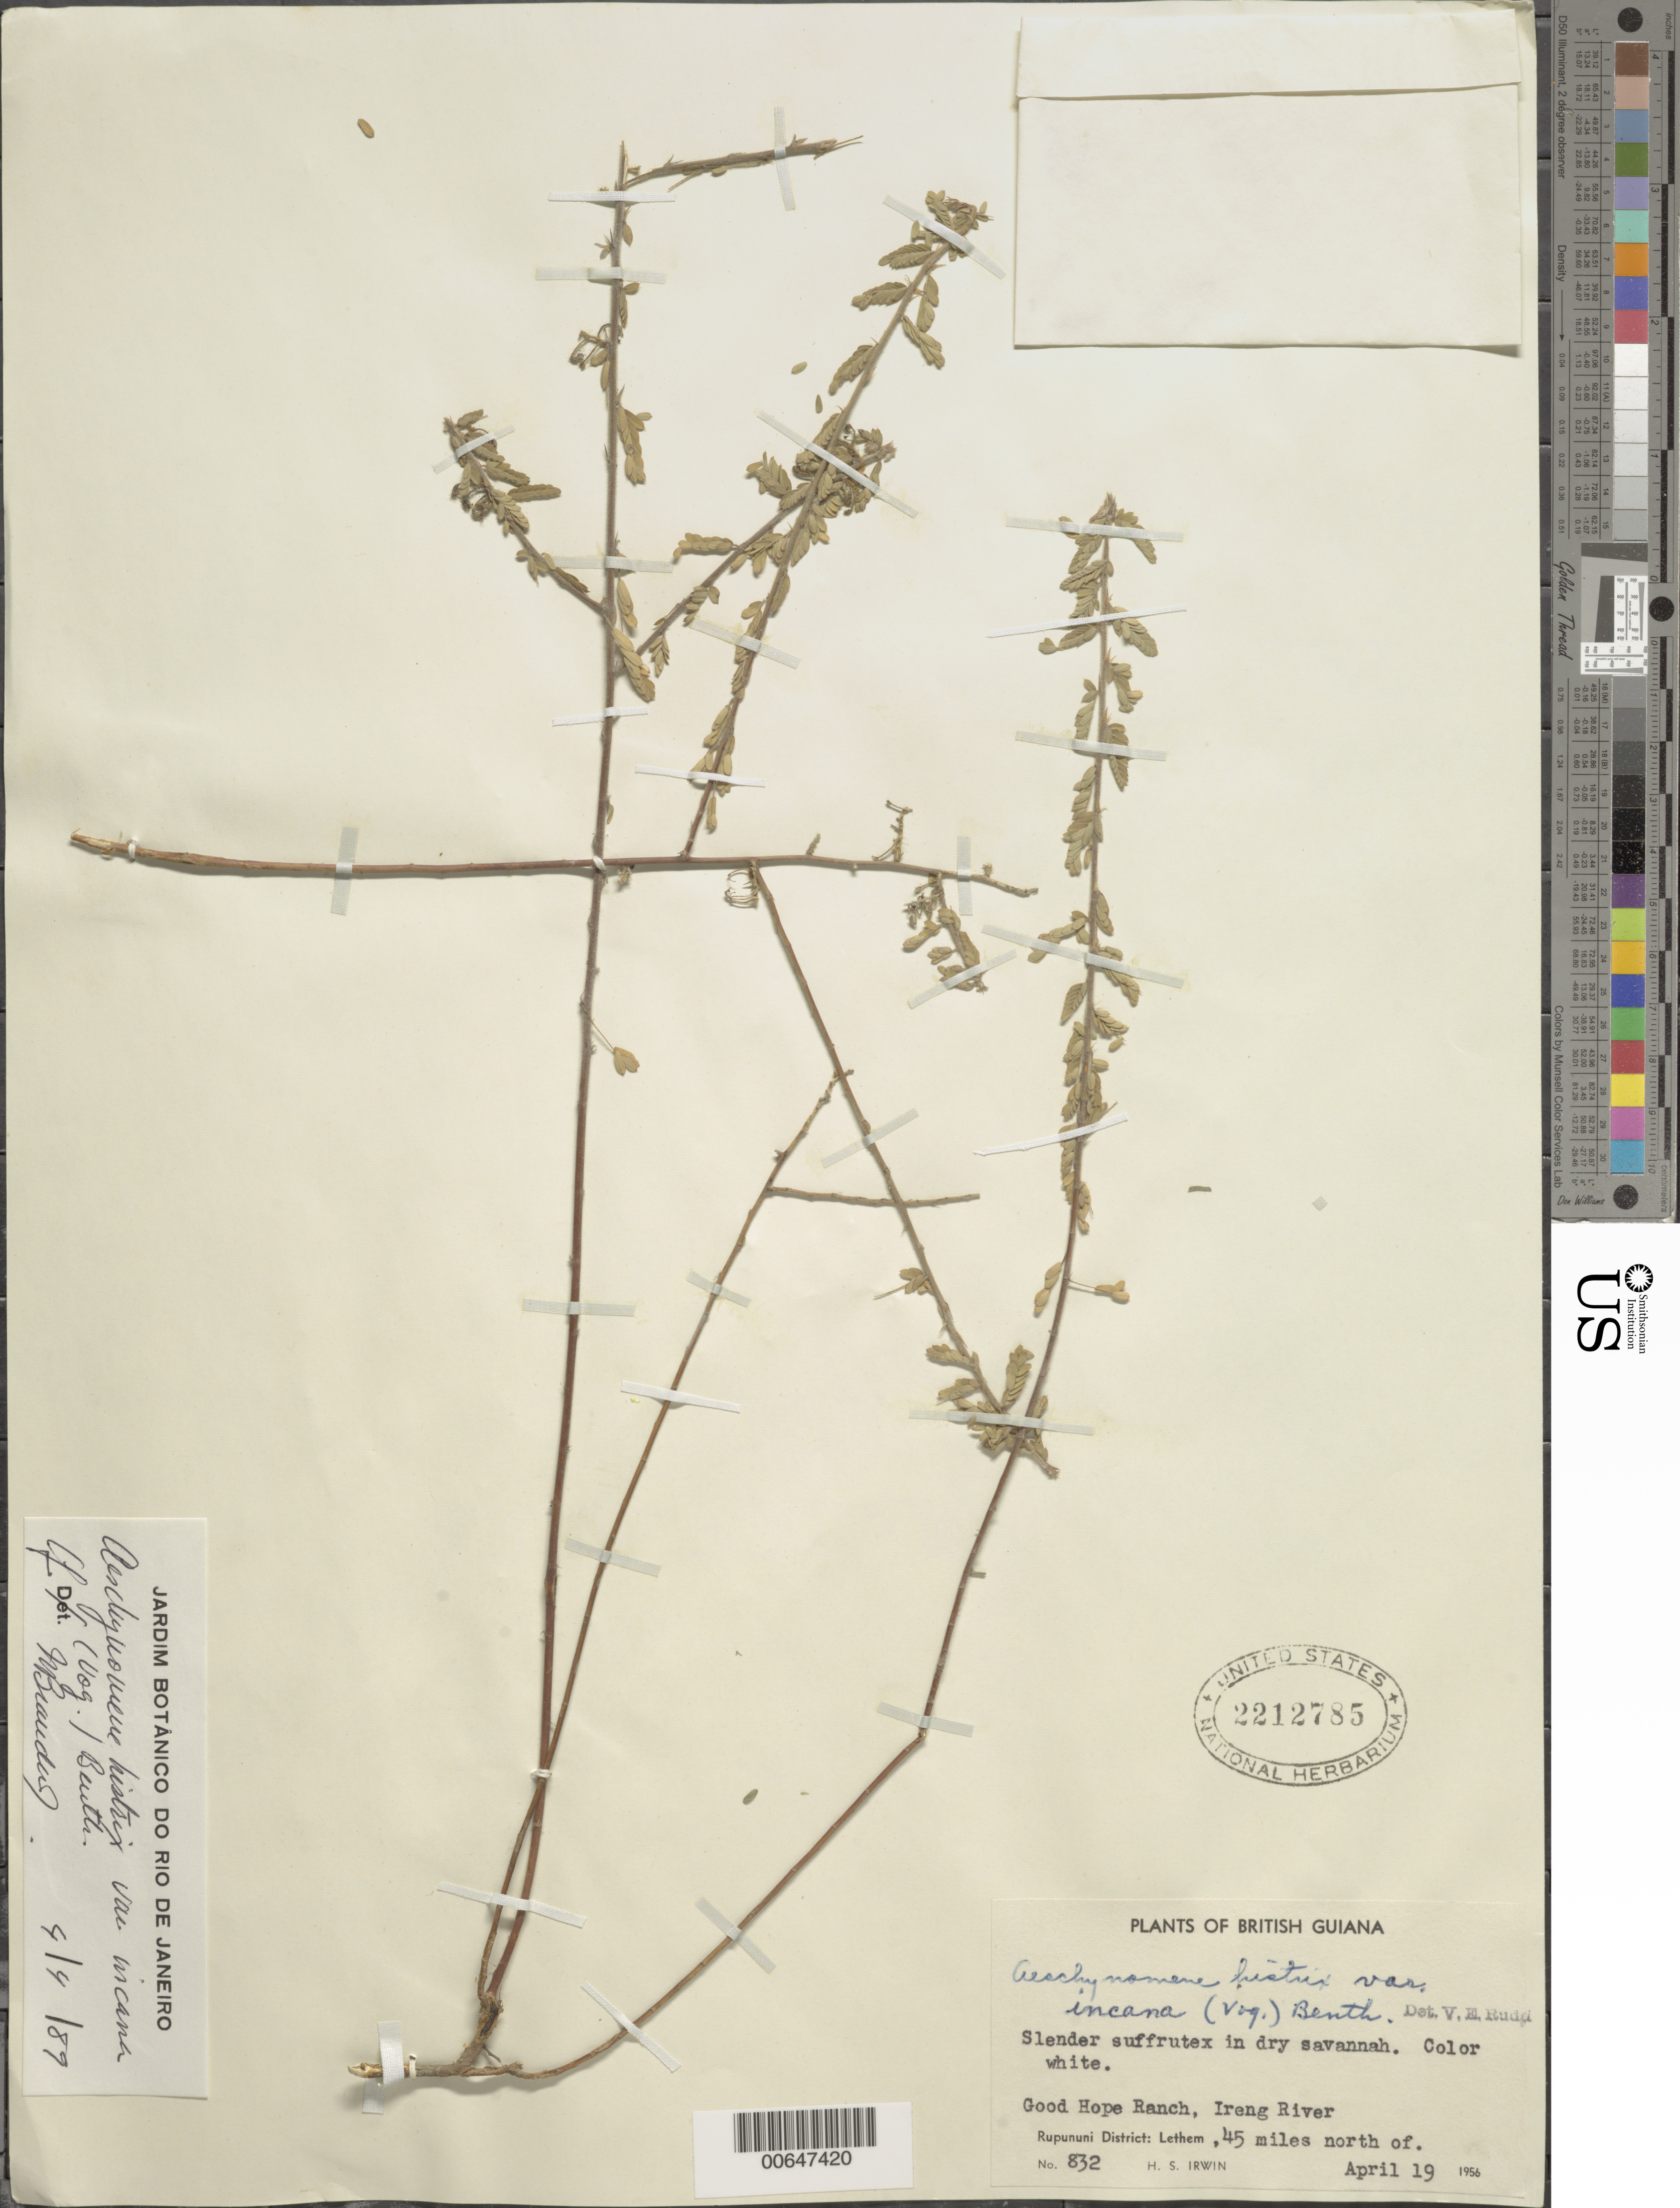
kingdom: Plantae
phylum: Tracheophyta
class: Magnoliopsida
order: Fabales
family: Fabaceae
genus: Aeschynomene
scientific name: Aeschynomene histrix var. incana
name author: Benth.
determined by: Branden, W.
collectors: H. Irwin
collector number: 832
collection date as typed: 19-Apr-56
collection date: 1956-04-19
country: Guyana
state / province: U. Takutu-U. Essequibo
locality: Good Hope Ranch, 45 mi. N of Lethem, east bank of Takutu R.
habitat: Dry savannah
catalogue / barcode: US 2212785